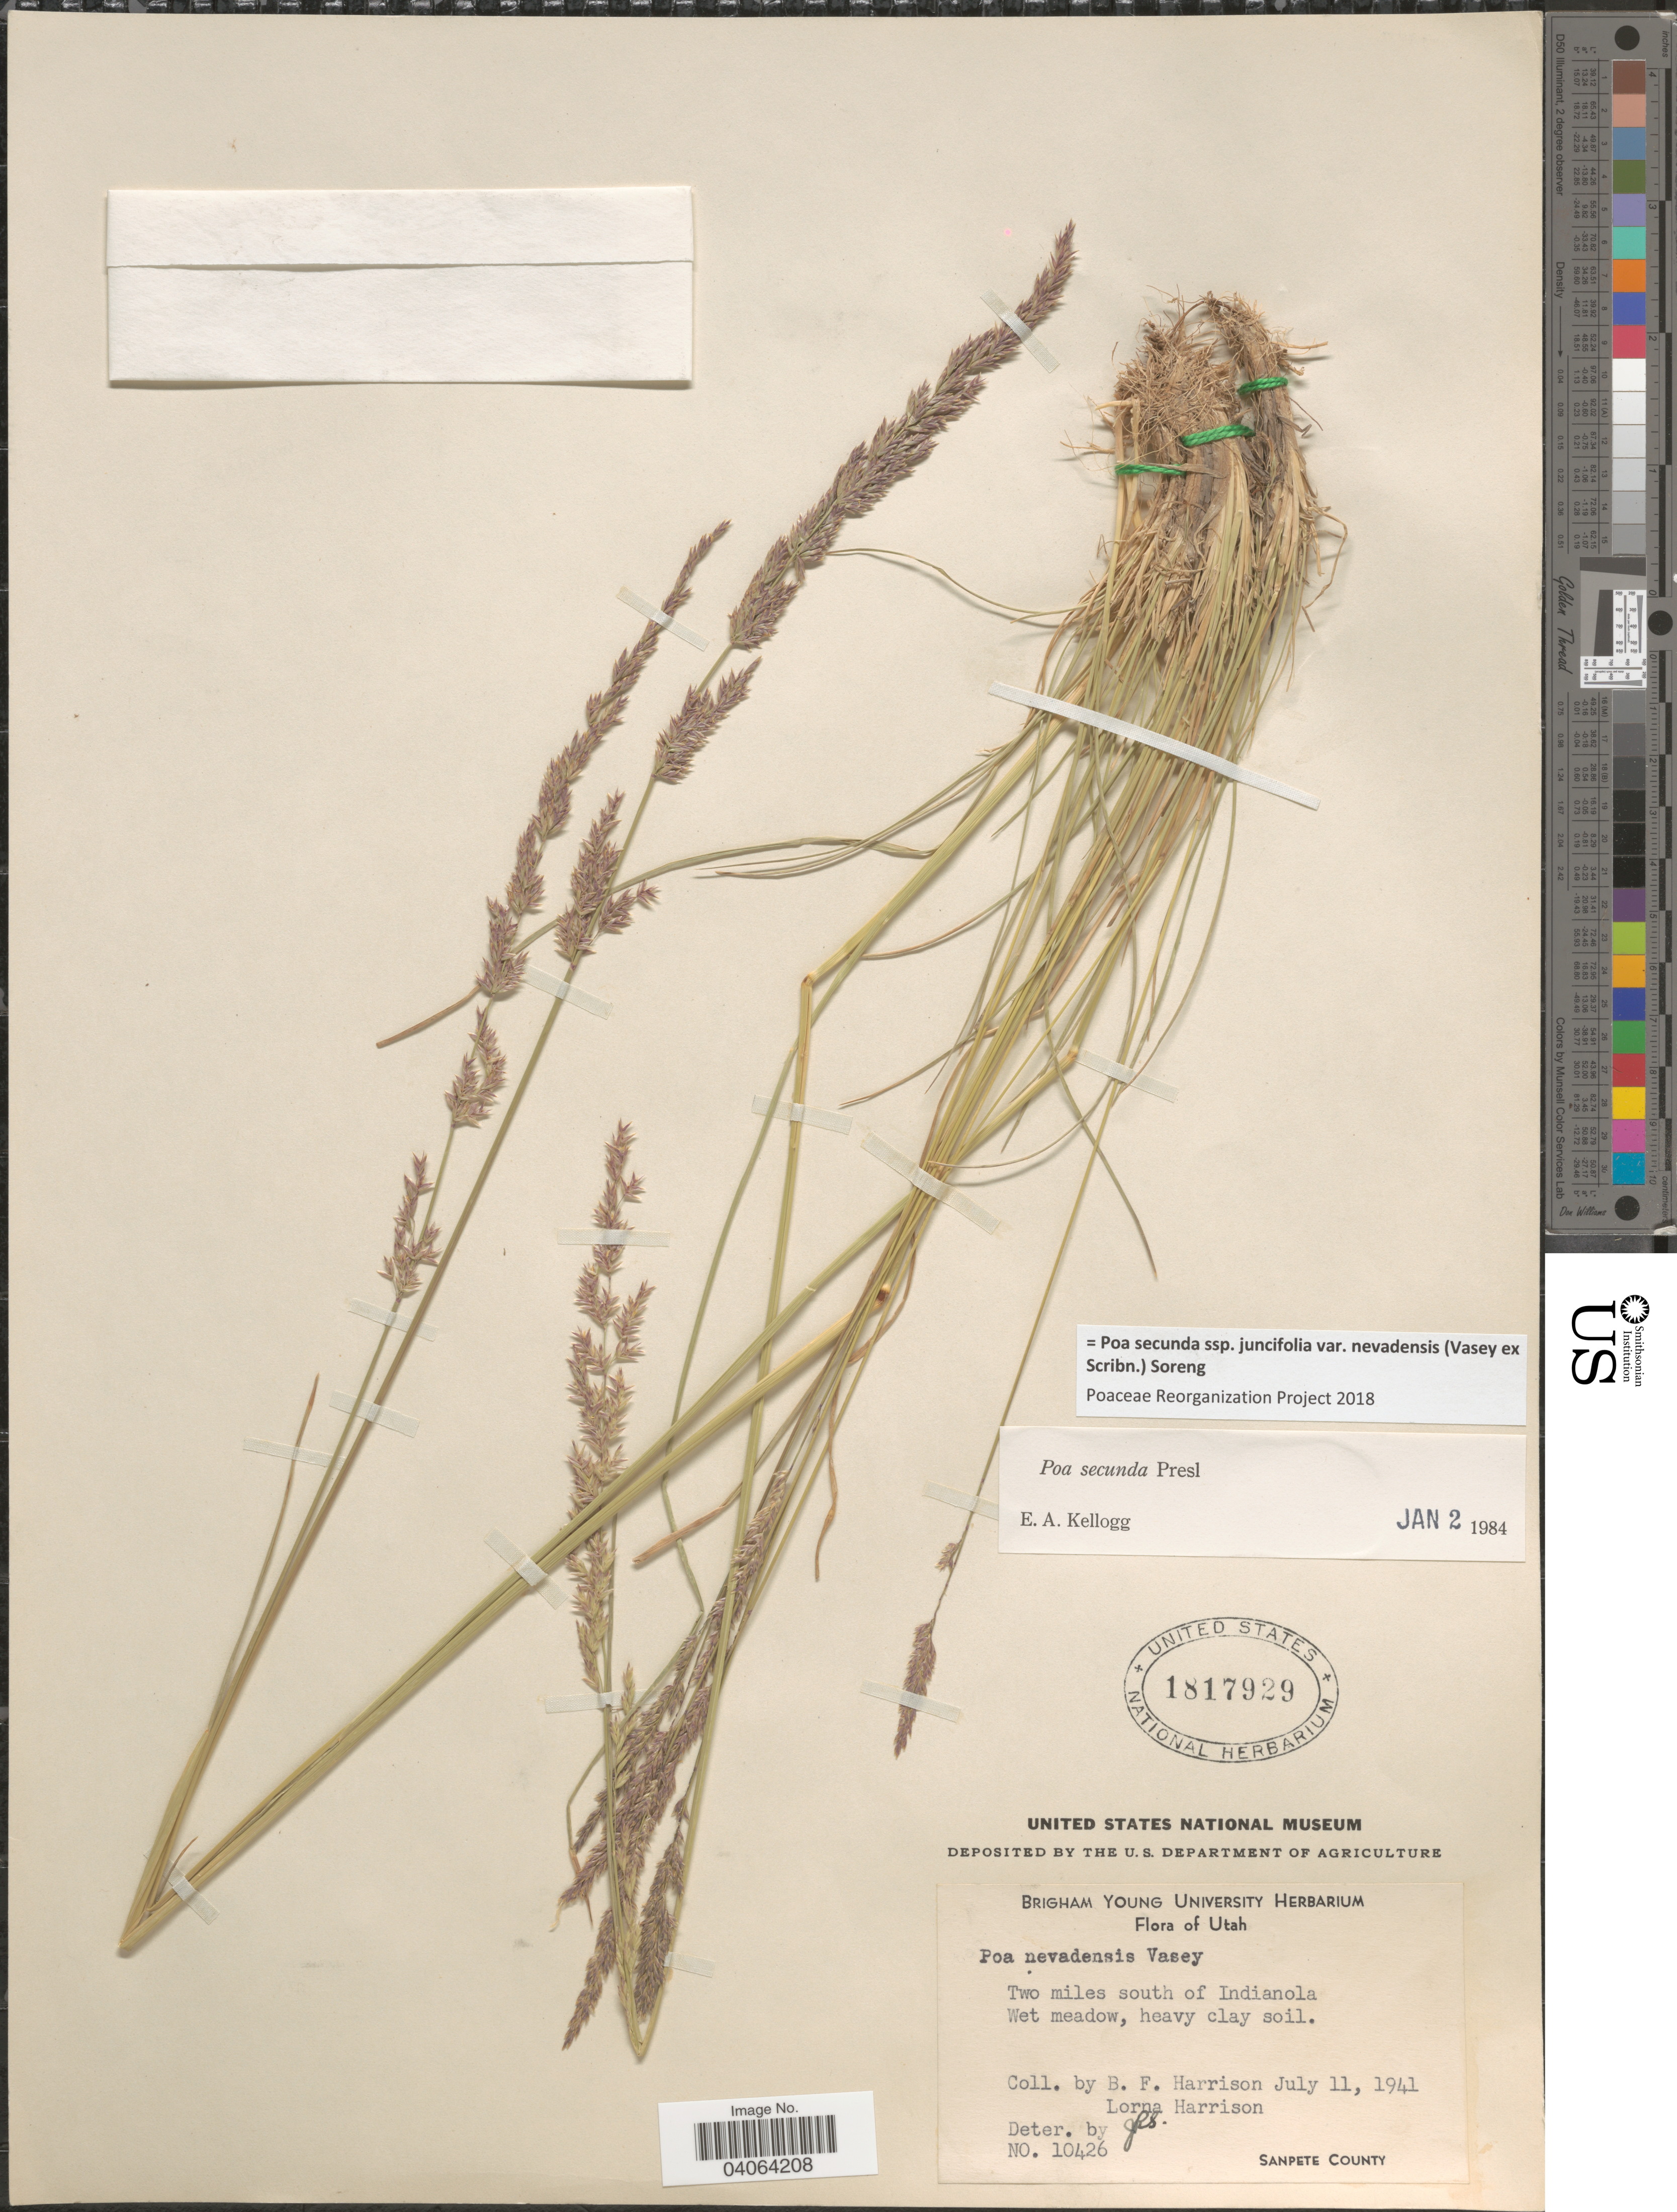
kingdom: Plantae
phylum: Tracheophyta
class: Liliopsida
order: Poales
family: Poaceae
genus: Poa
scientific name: Poa secunda subsp. juncifolia var. nevadensis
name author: (Vasey ex Scribn.) Soreng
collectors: B. F. Harrison & L. Harrison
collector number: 10426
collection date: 1941-07-11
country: United States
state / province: Utah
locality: Two miles south of Indianola. Sanpete County.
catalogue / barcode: US 1817929